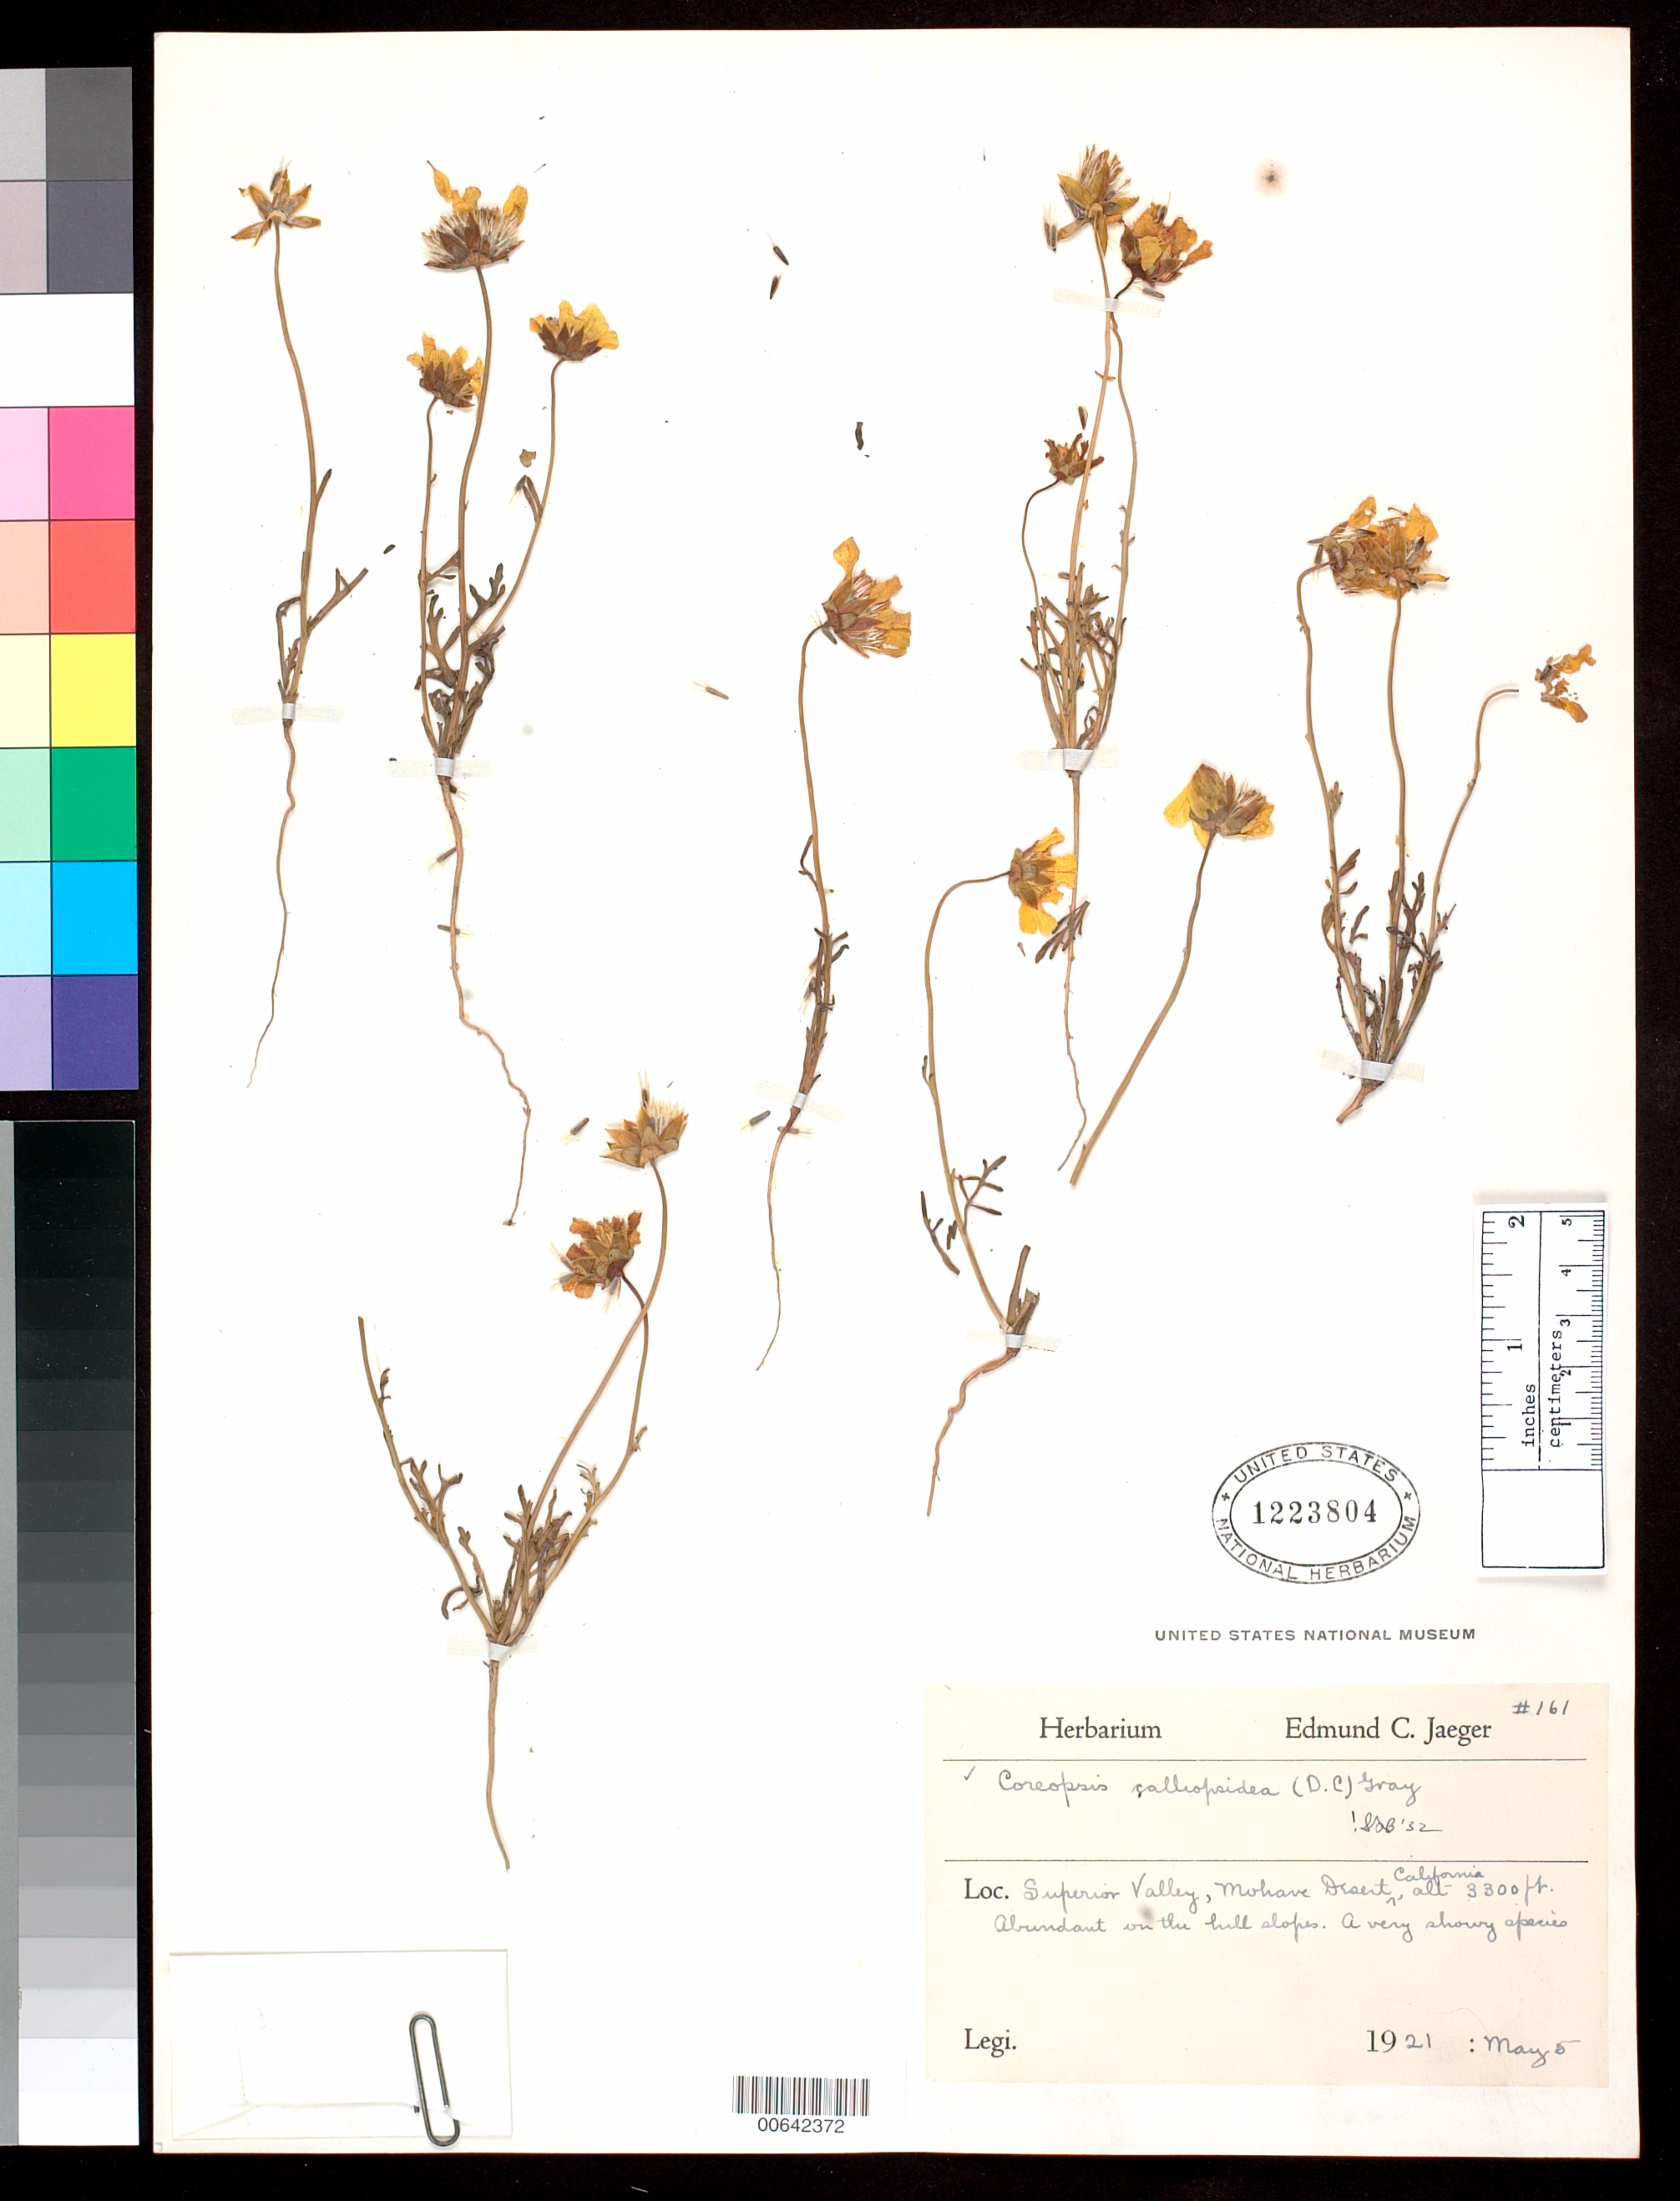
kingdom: Plantae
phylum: Tracheophyta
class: Magnoliopsida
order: Asterales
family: Asteraceae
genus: Coreopsis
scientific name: Coreopsis calliopsidea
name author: (DC.) A. Gray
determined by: Blake, Sydney F.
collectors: E. Jaeger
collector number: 161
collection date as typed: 05 May 1921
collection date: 1921-05-05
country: United States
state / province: California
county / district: Kern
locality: Superior Valley, Mohave Desert, abundant on the hill slopes.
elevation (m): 1006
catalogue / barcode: US 1223804